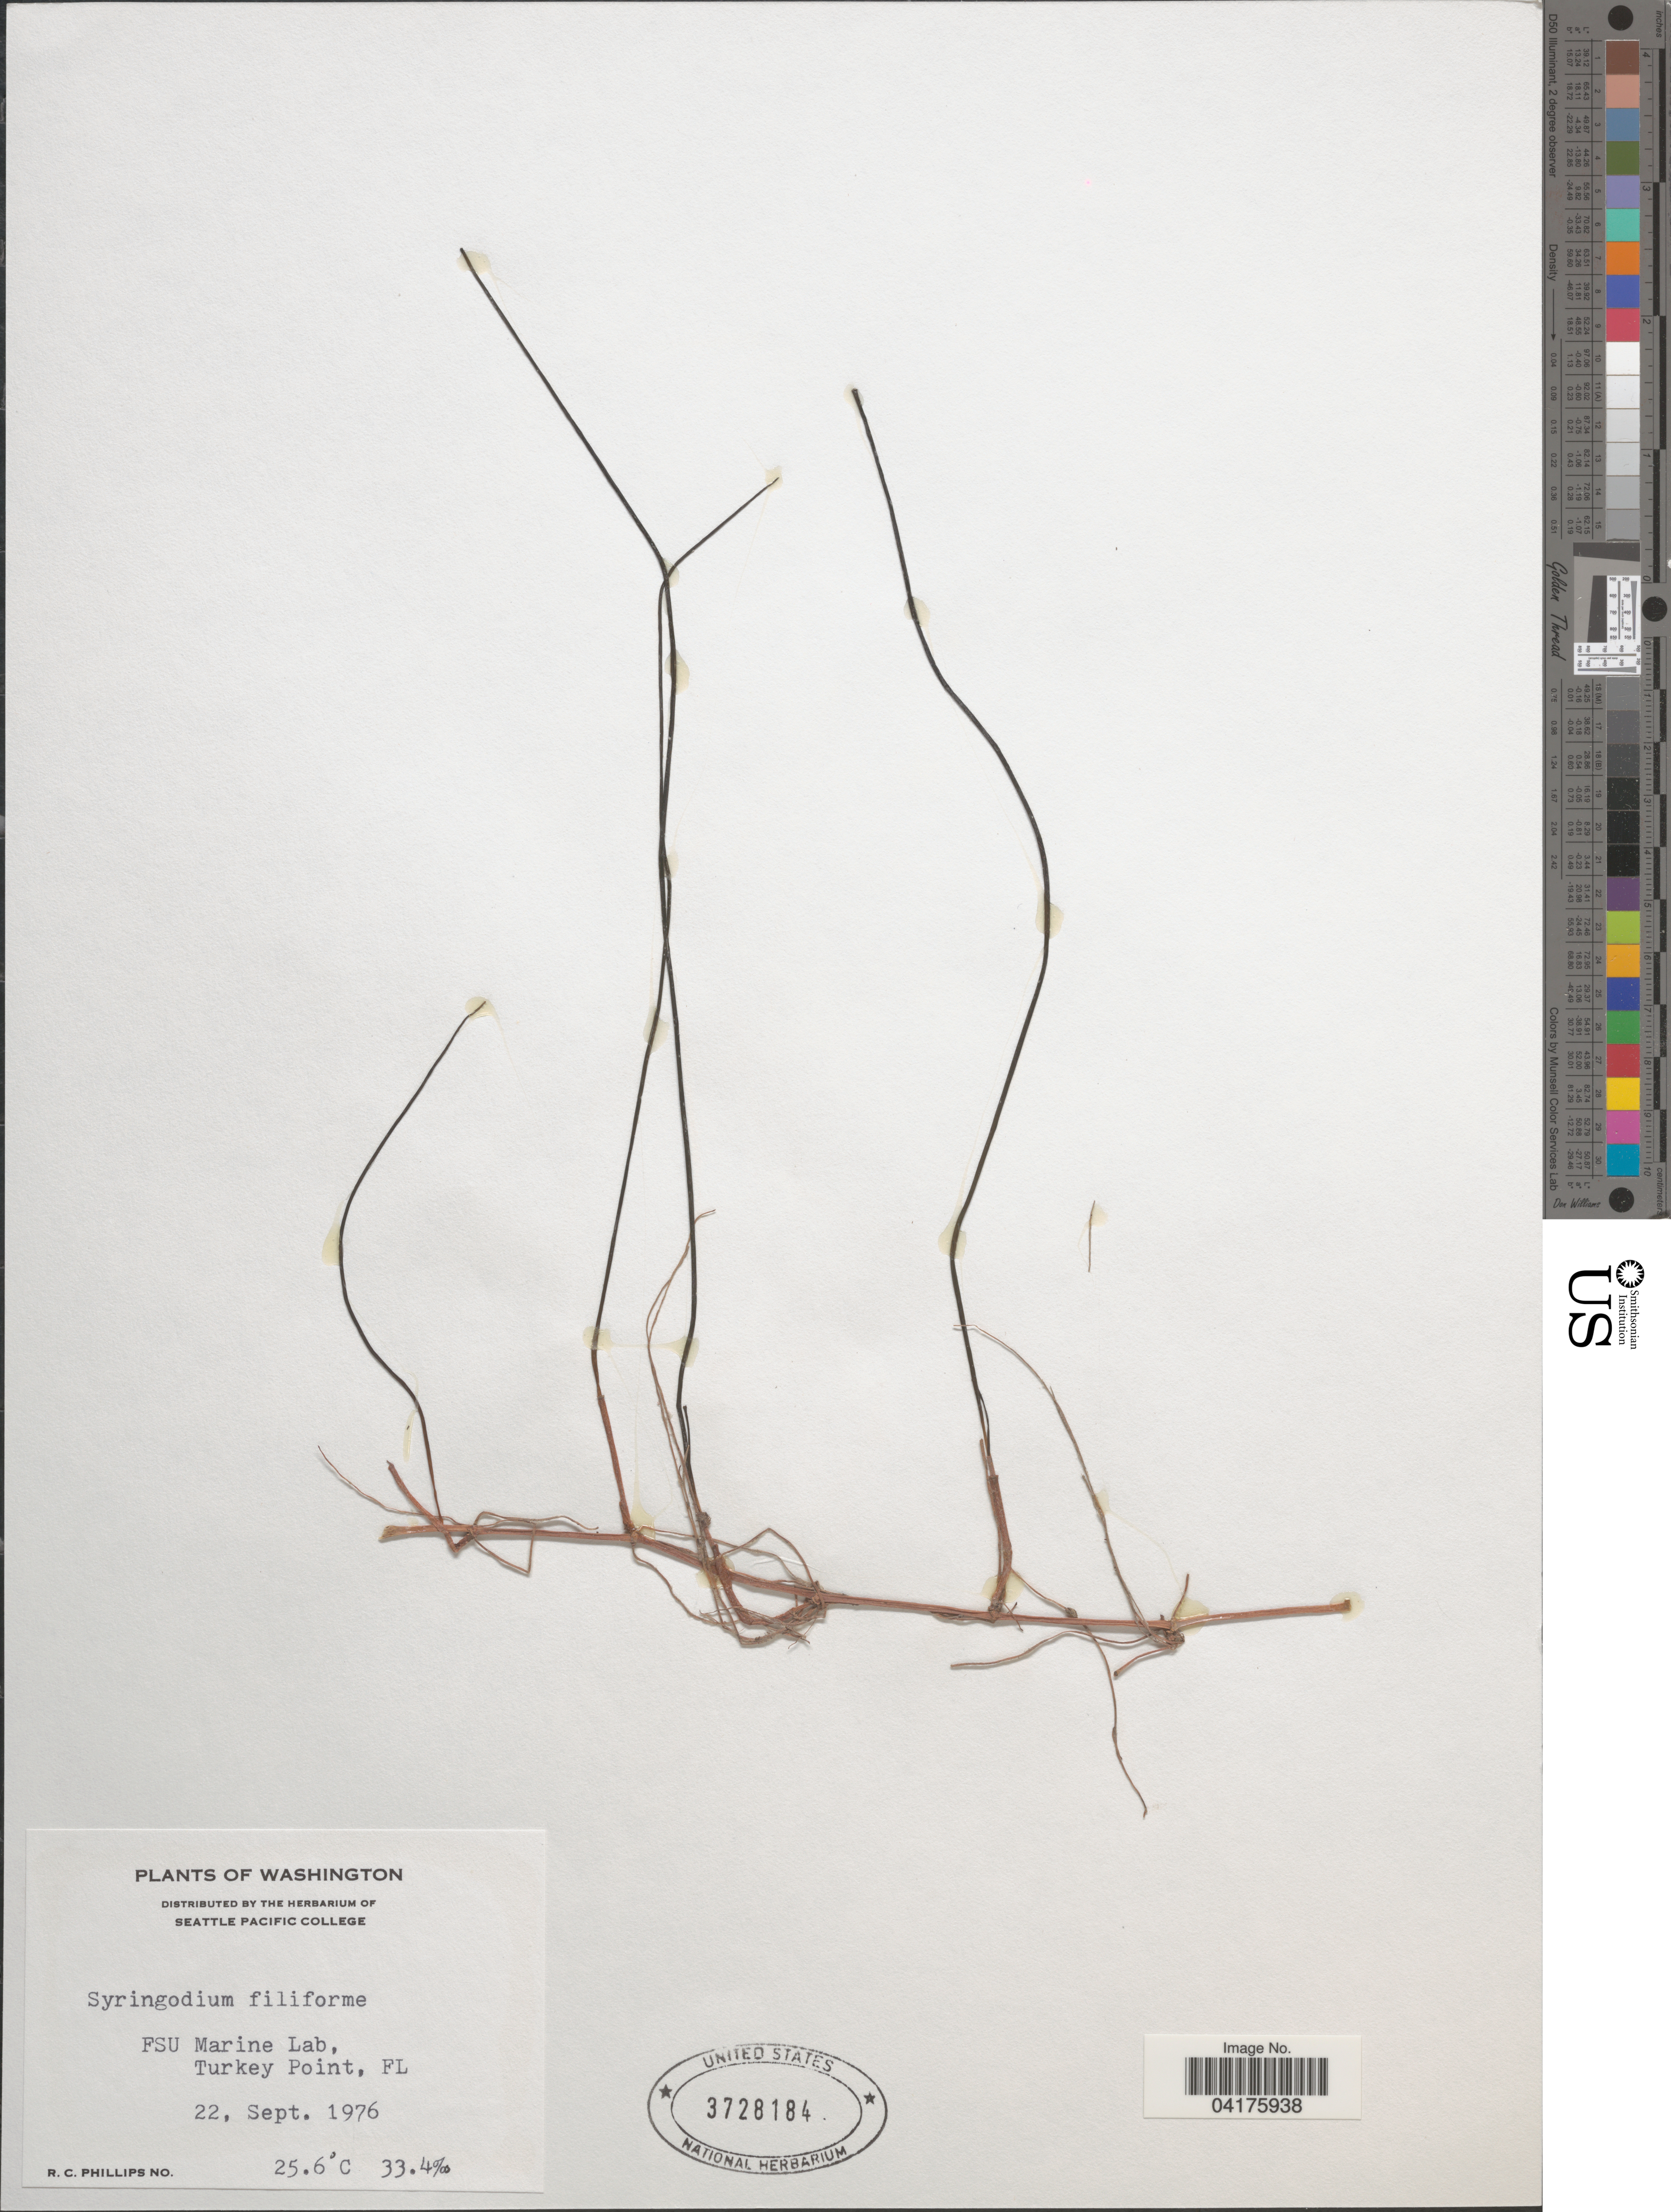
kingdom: Plantae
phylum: Tracheophyta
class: Liliopsida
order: Alismatales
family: Cymodoceaceae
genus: Syringodium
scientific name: Syringodium filiforme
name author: Kütz.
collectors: R. C. Phillips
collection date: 1976-09-22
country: United States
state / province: Florida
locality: FSU Marine Lab. Turkey Point, FL.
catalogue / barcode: US 3728184